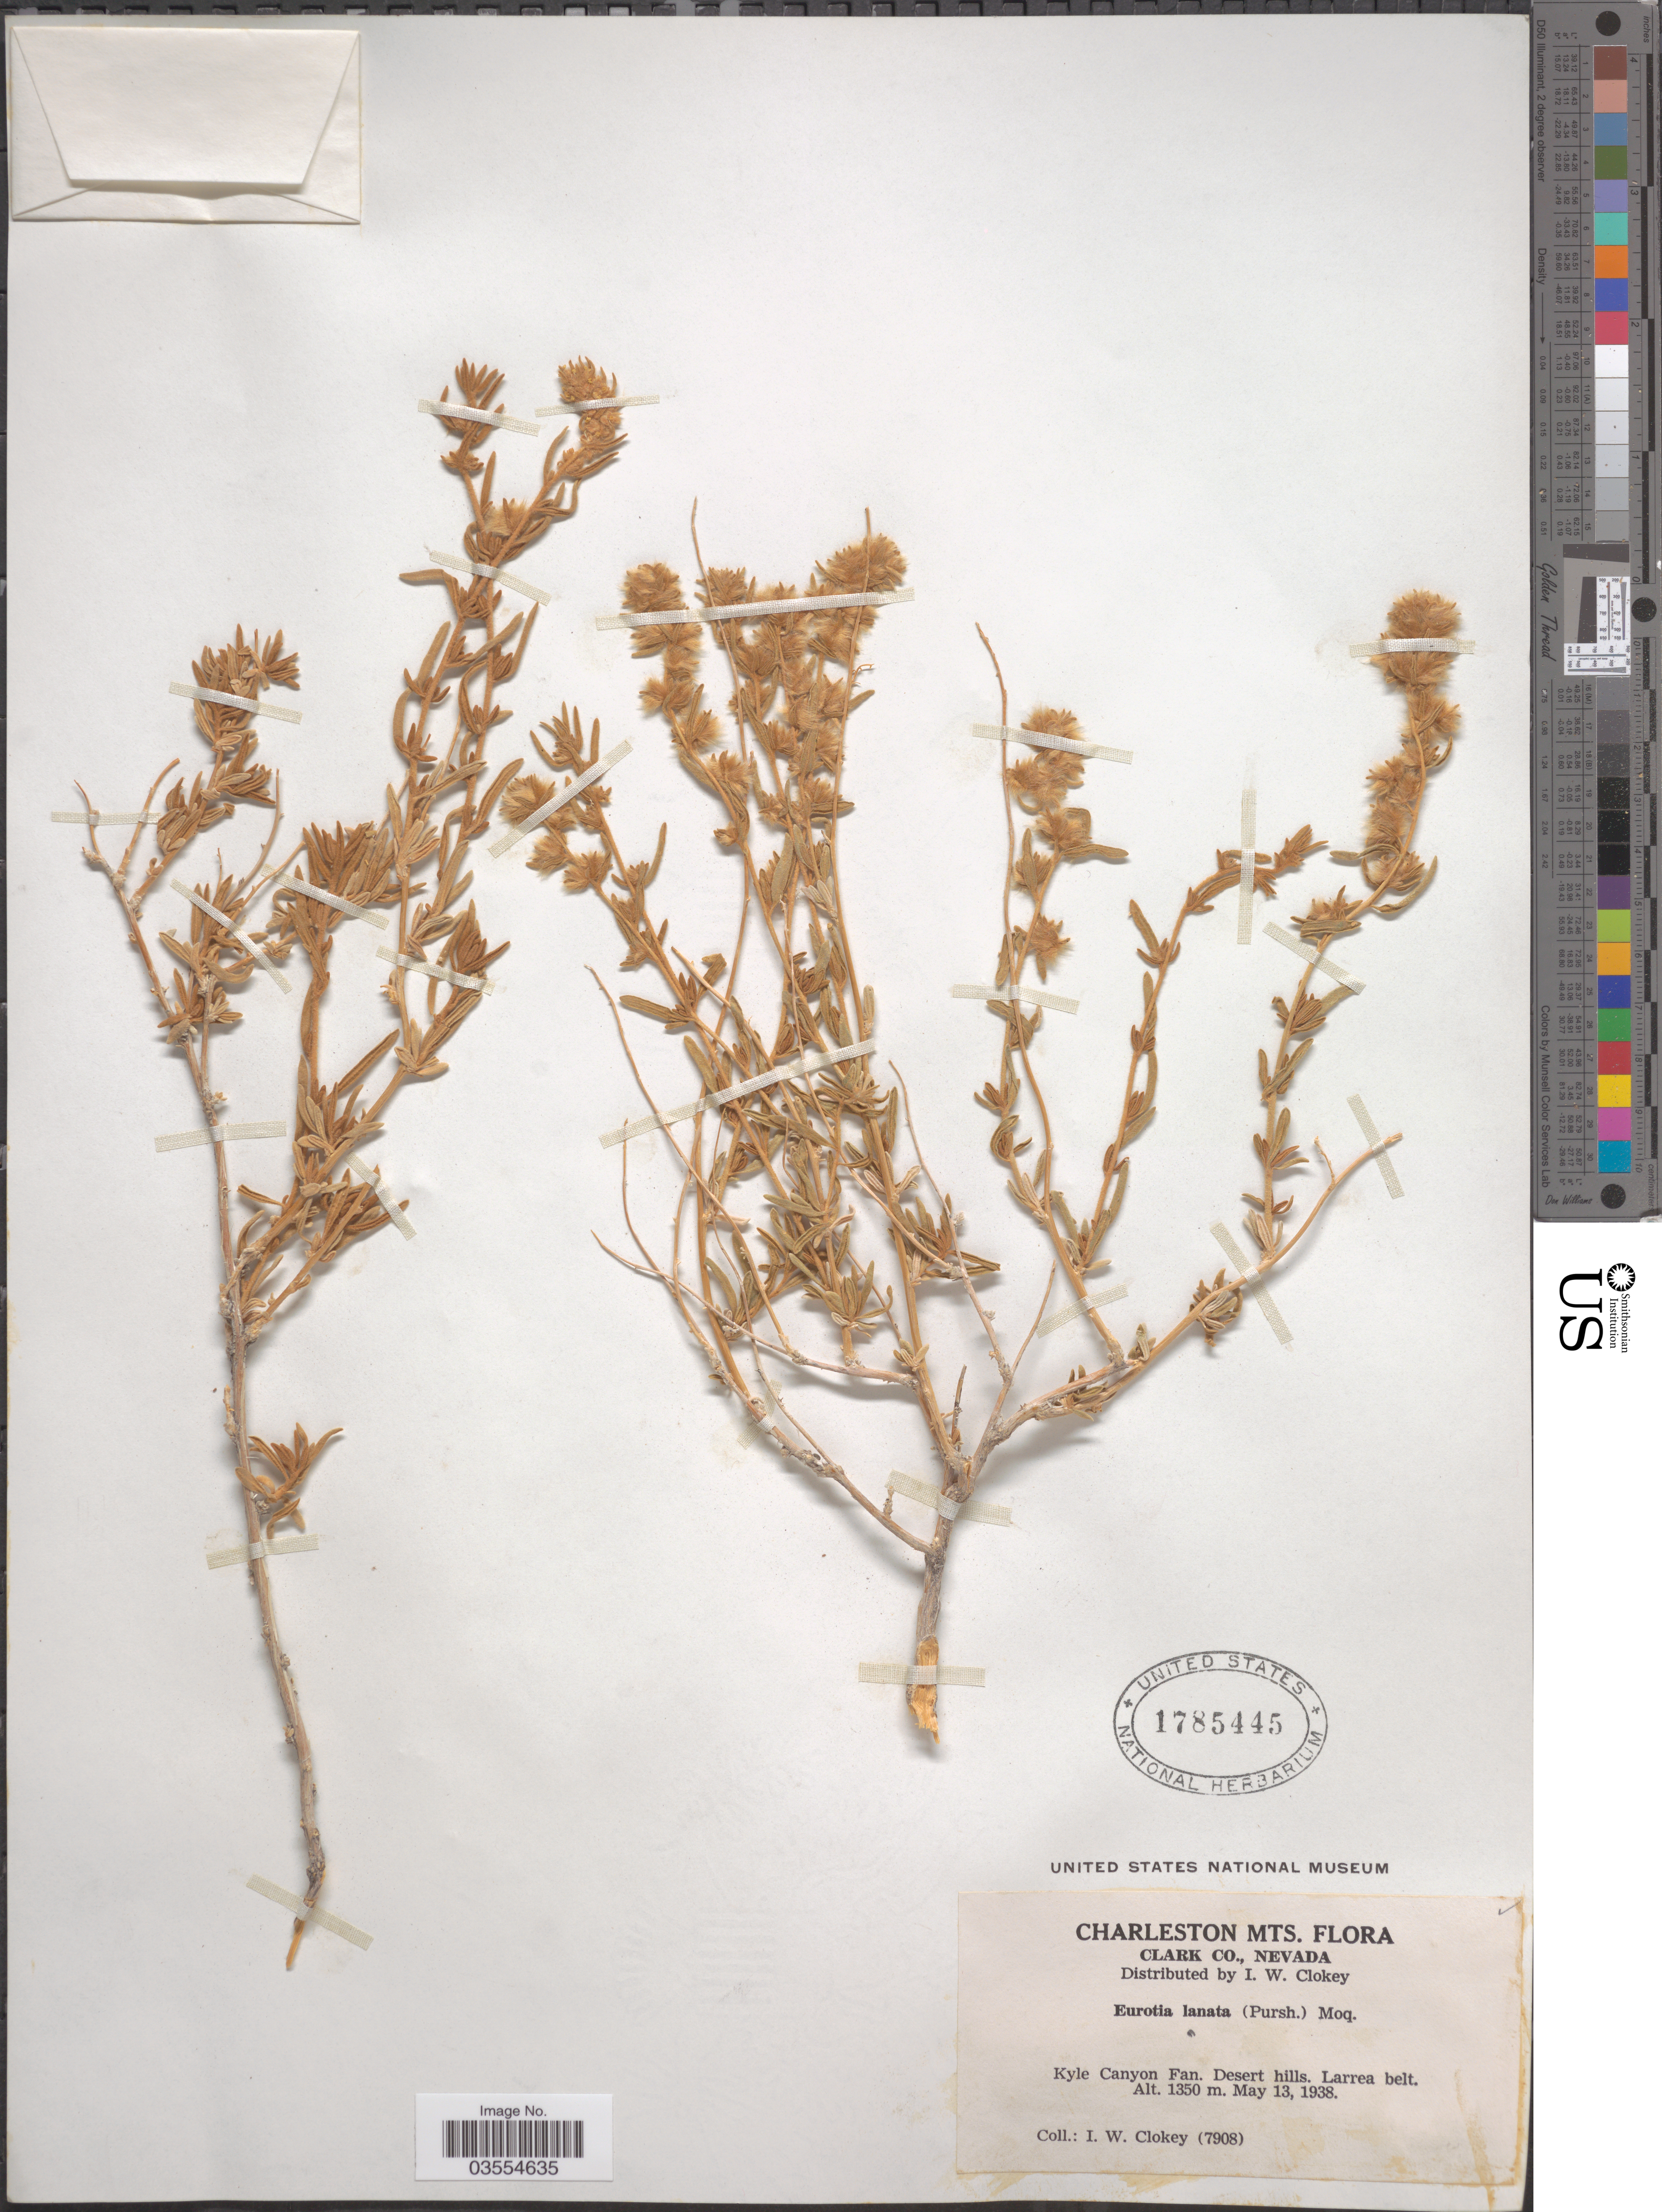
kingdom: Plantae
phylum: Tracheophyta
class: Magnoliopsida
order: Caryophyllales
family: Amaranthaceae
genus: Krascheninnikovia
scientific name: Krascheninnikovia lanata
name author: (Pursh) A. Meeuse & A.Smit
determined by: U.S. National Herbarium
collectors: I. W. Clokey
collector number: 7908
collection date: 1938-05-13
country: United States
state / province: Nevada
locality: Charleston Mts. Clark Co. Kyle Canyon Fan. Desert hills.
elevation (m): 1350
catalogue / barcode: US 1785445